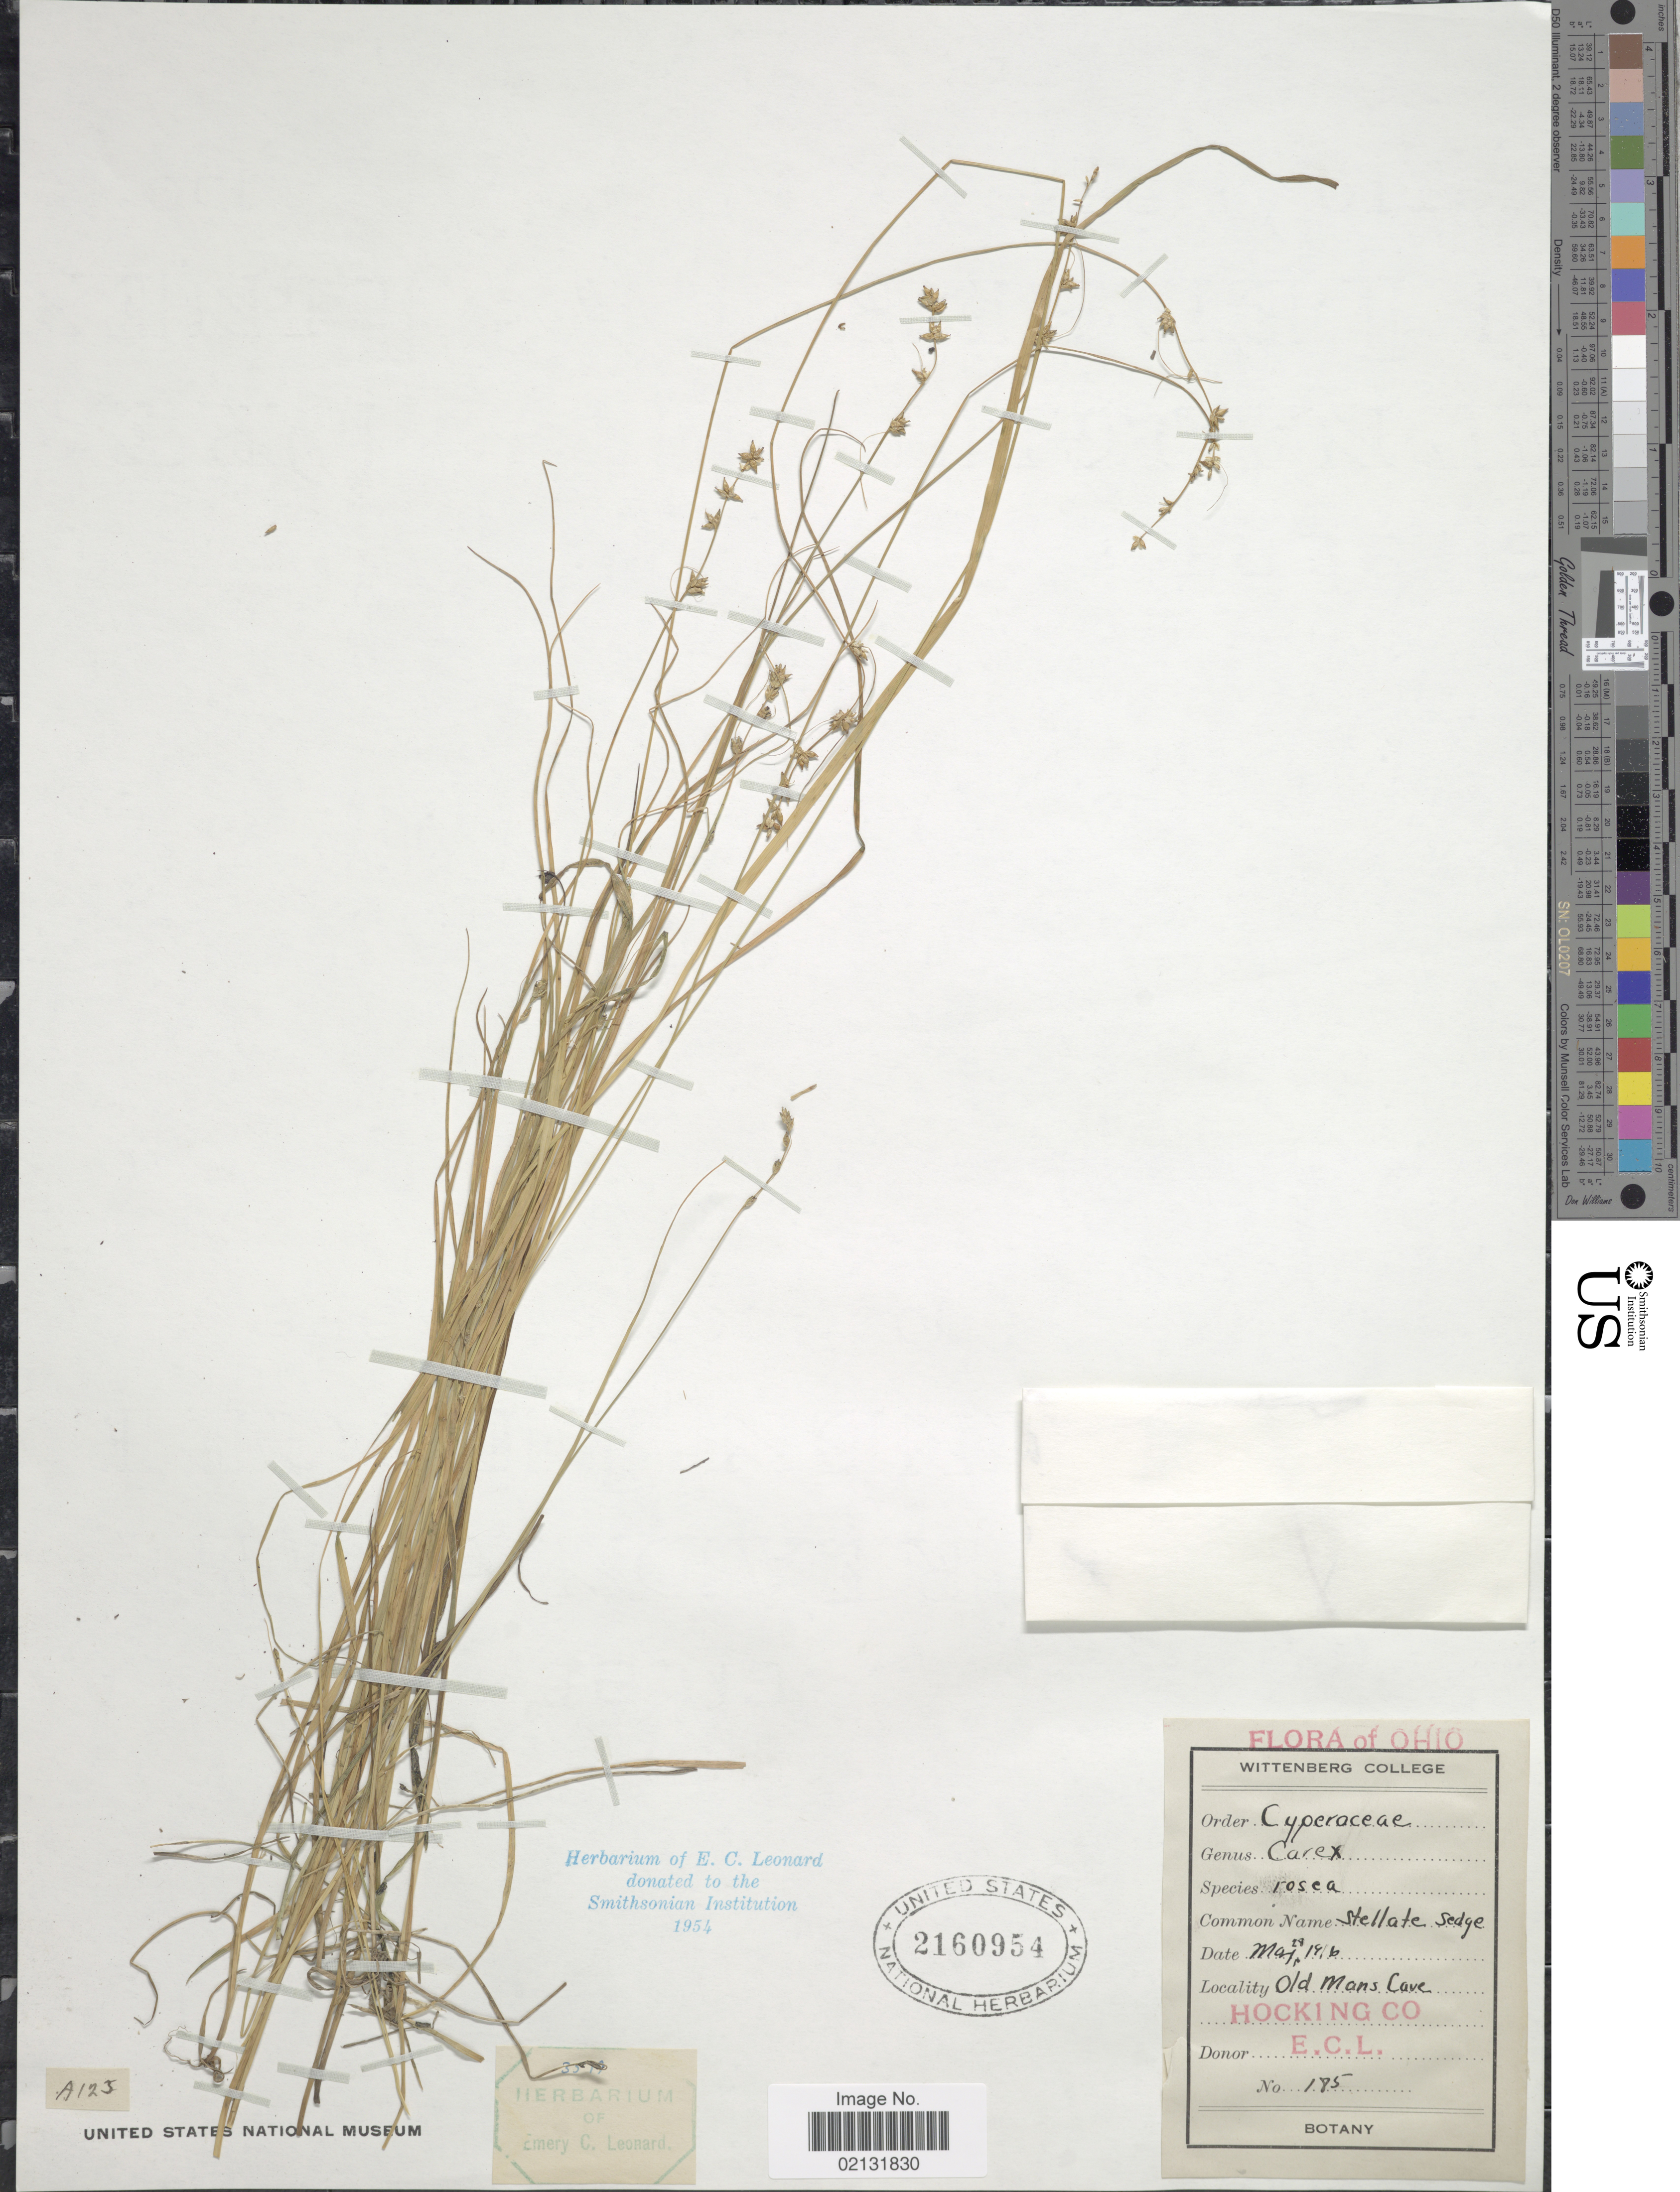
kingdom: Plantae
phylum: Tracheophyta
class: Liliopsida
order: Poales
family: Cyperaceae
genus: Carex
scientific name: Carex rosea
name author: Willd.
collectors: E. C. Leonard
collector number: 185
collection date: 1916-05-28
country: United States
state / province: Ohio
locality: Ohio. Old Mans Cave. Hocking Co.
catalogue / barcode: US 2160954